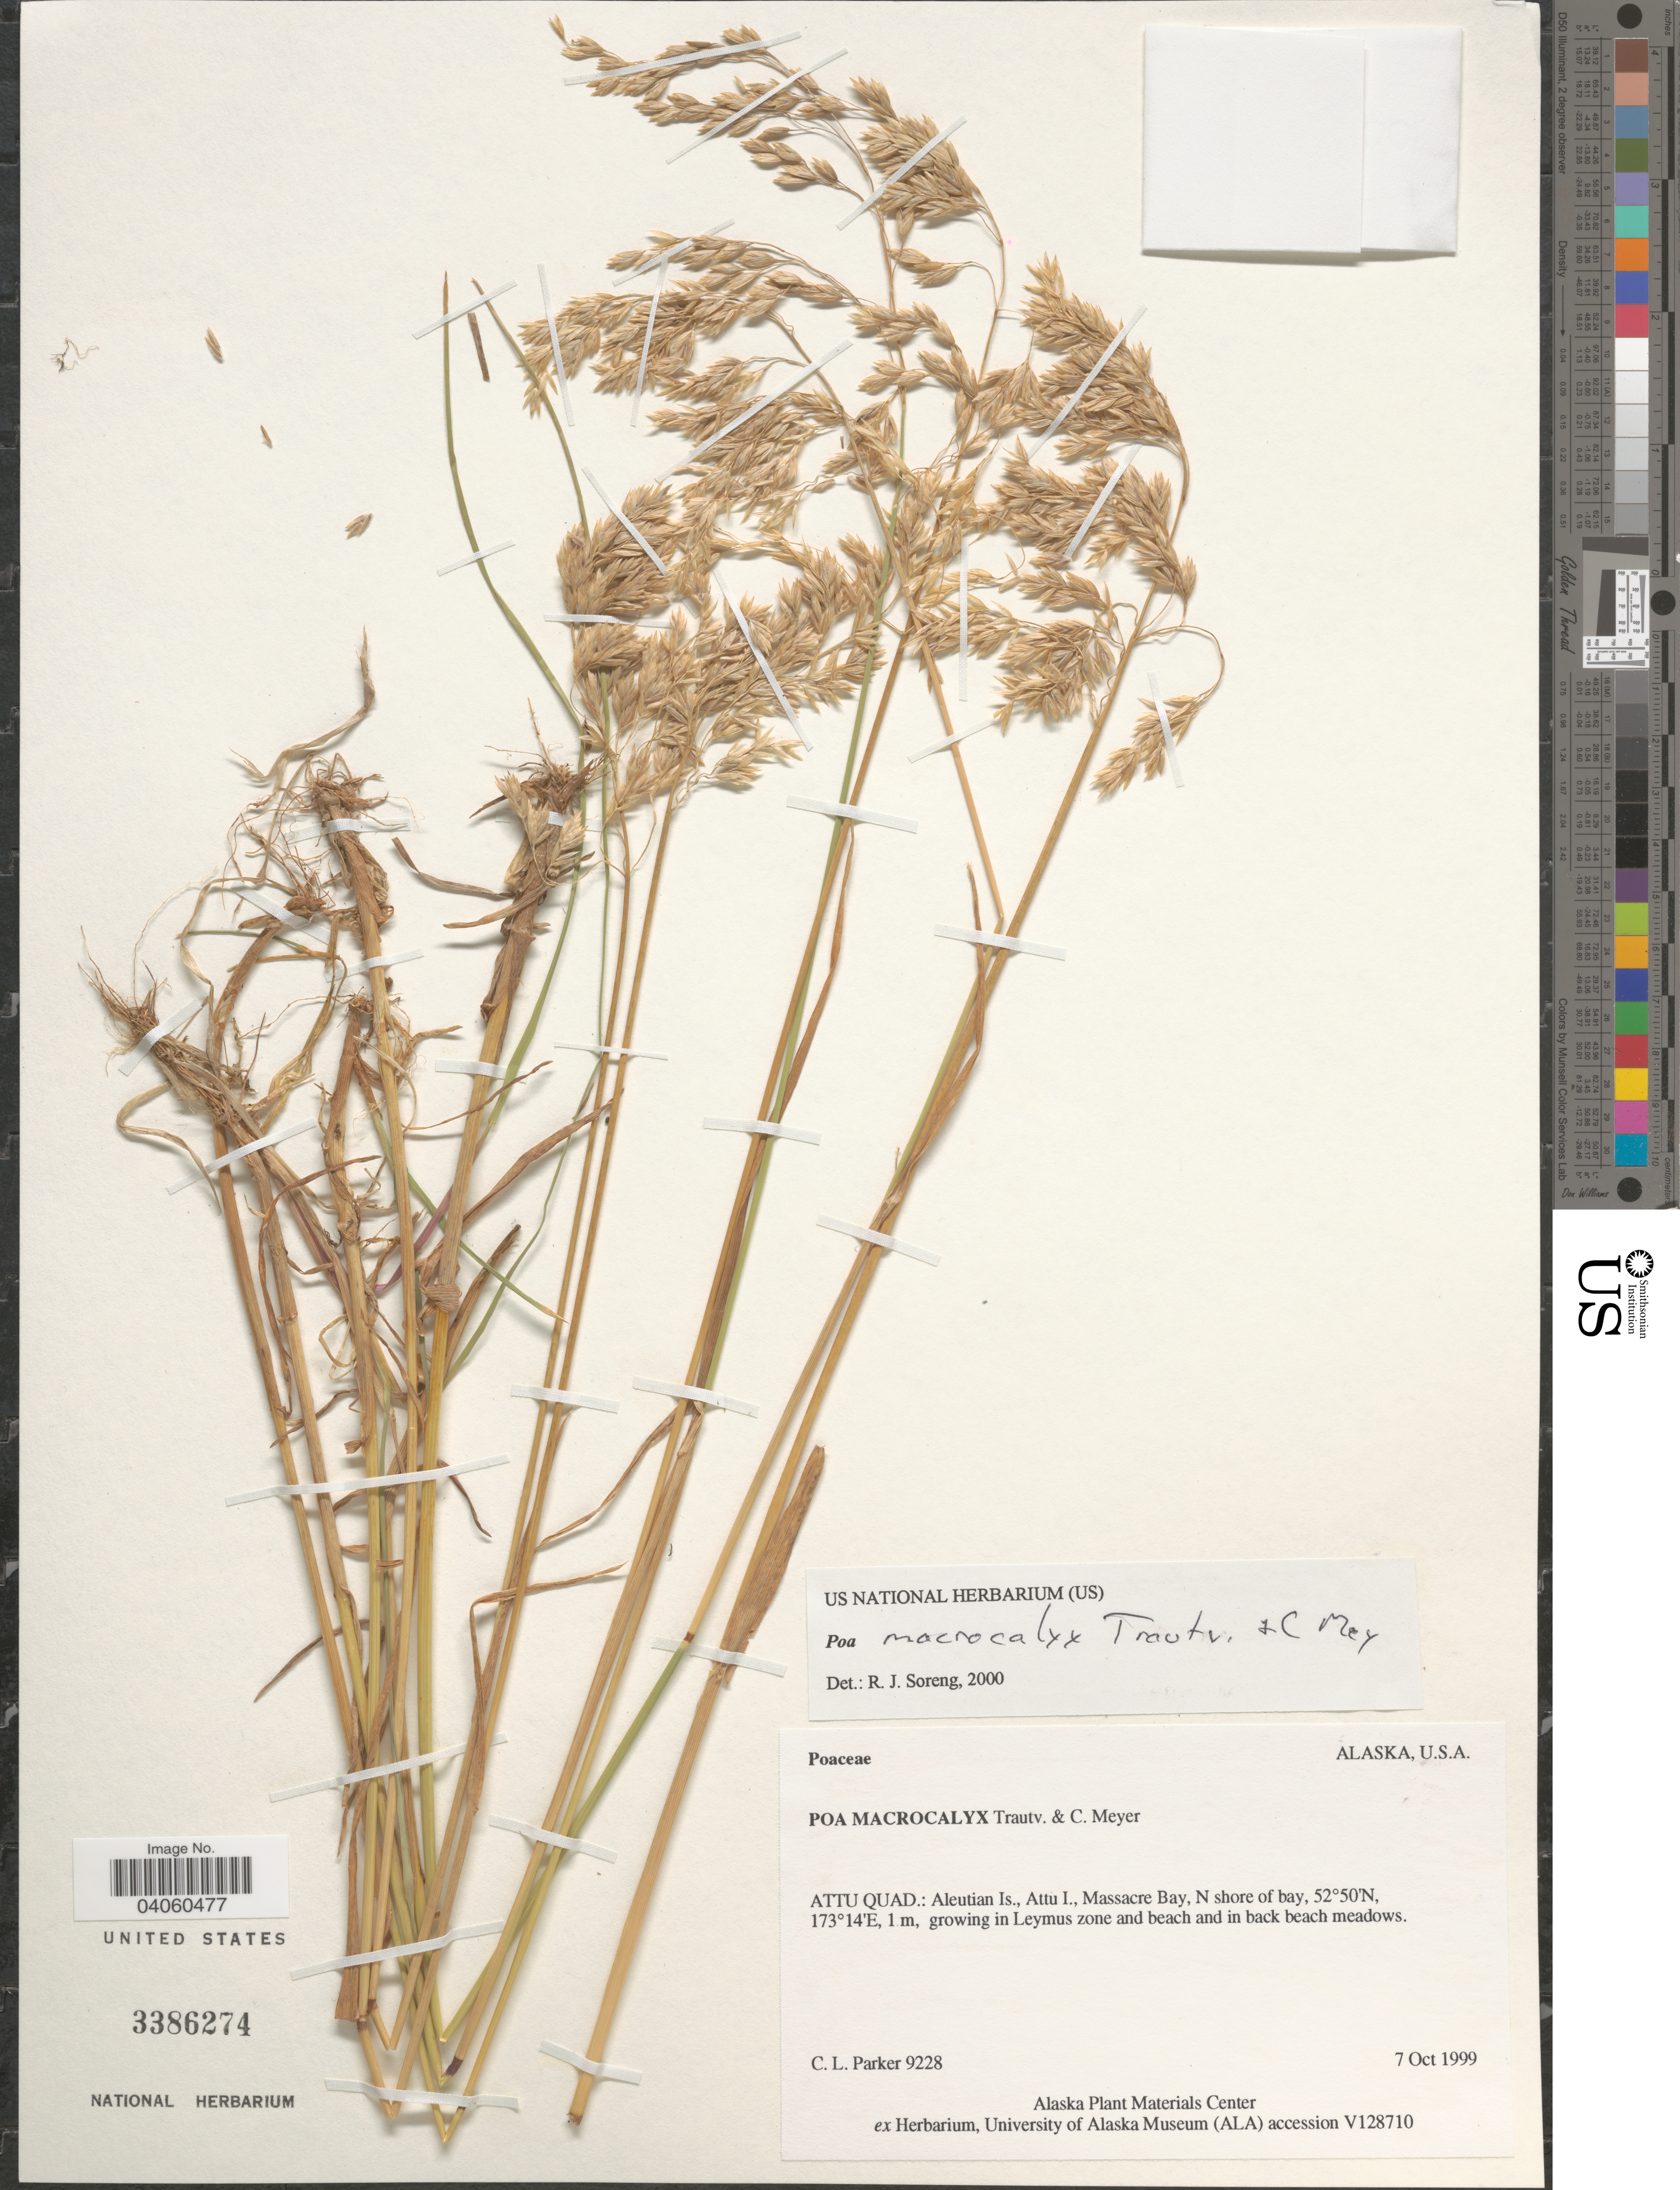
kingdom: Plantae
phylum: Tracheophyta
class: Liliopsida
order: Poales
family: Poaceae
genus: Poa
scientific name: Poa macrocalyx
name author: Trautv. & C.A. Mey.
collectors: C. L. Parker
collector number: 9228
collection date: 1999-10-07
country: United States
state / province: Alaska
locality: Attu Quad.: Aleutian Is., Attu I., Massacre Bay, N shore of bay, growing in Leymus zone and beach and in back beach meadows.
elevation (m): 1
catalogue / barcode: US 3386274